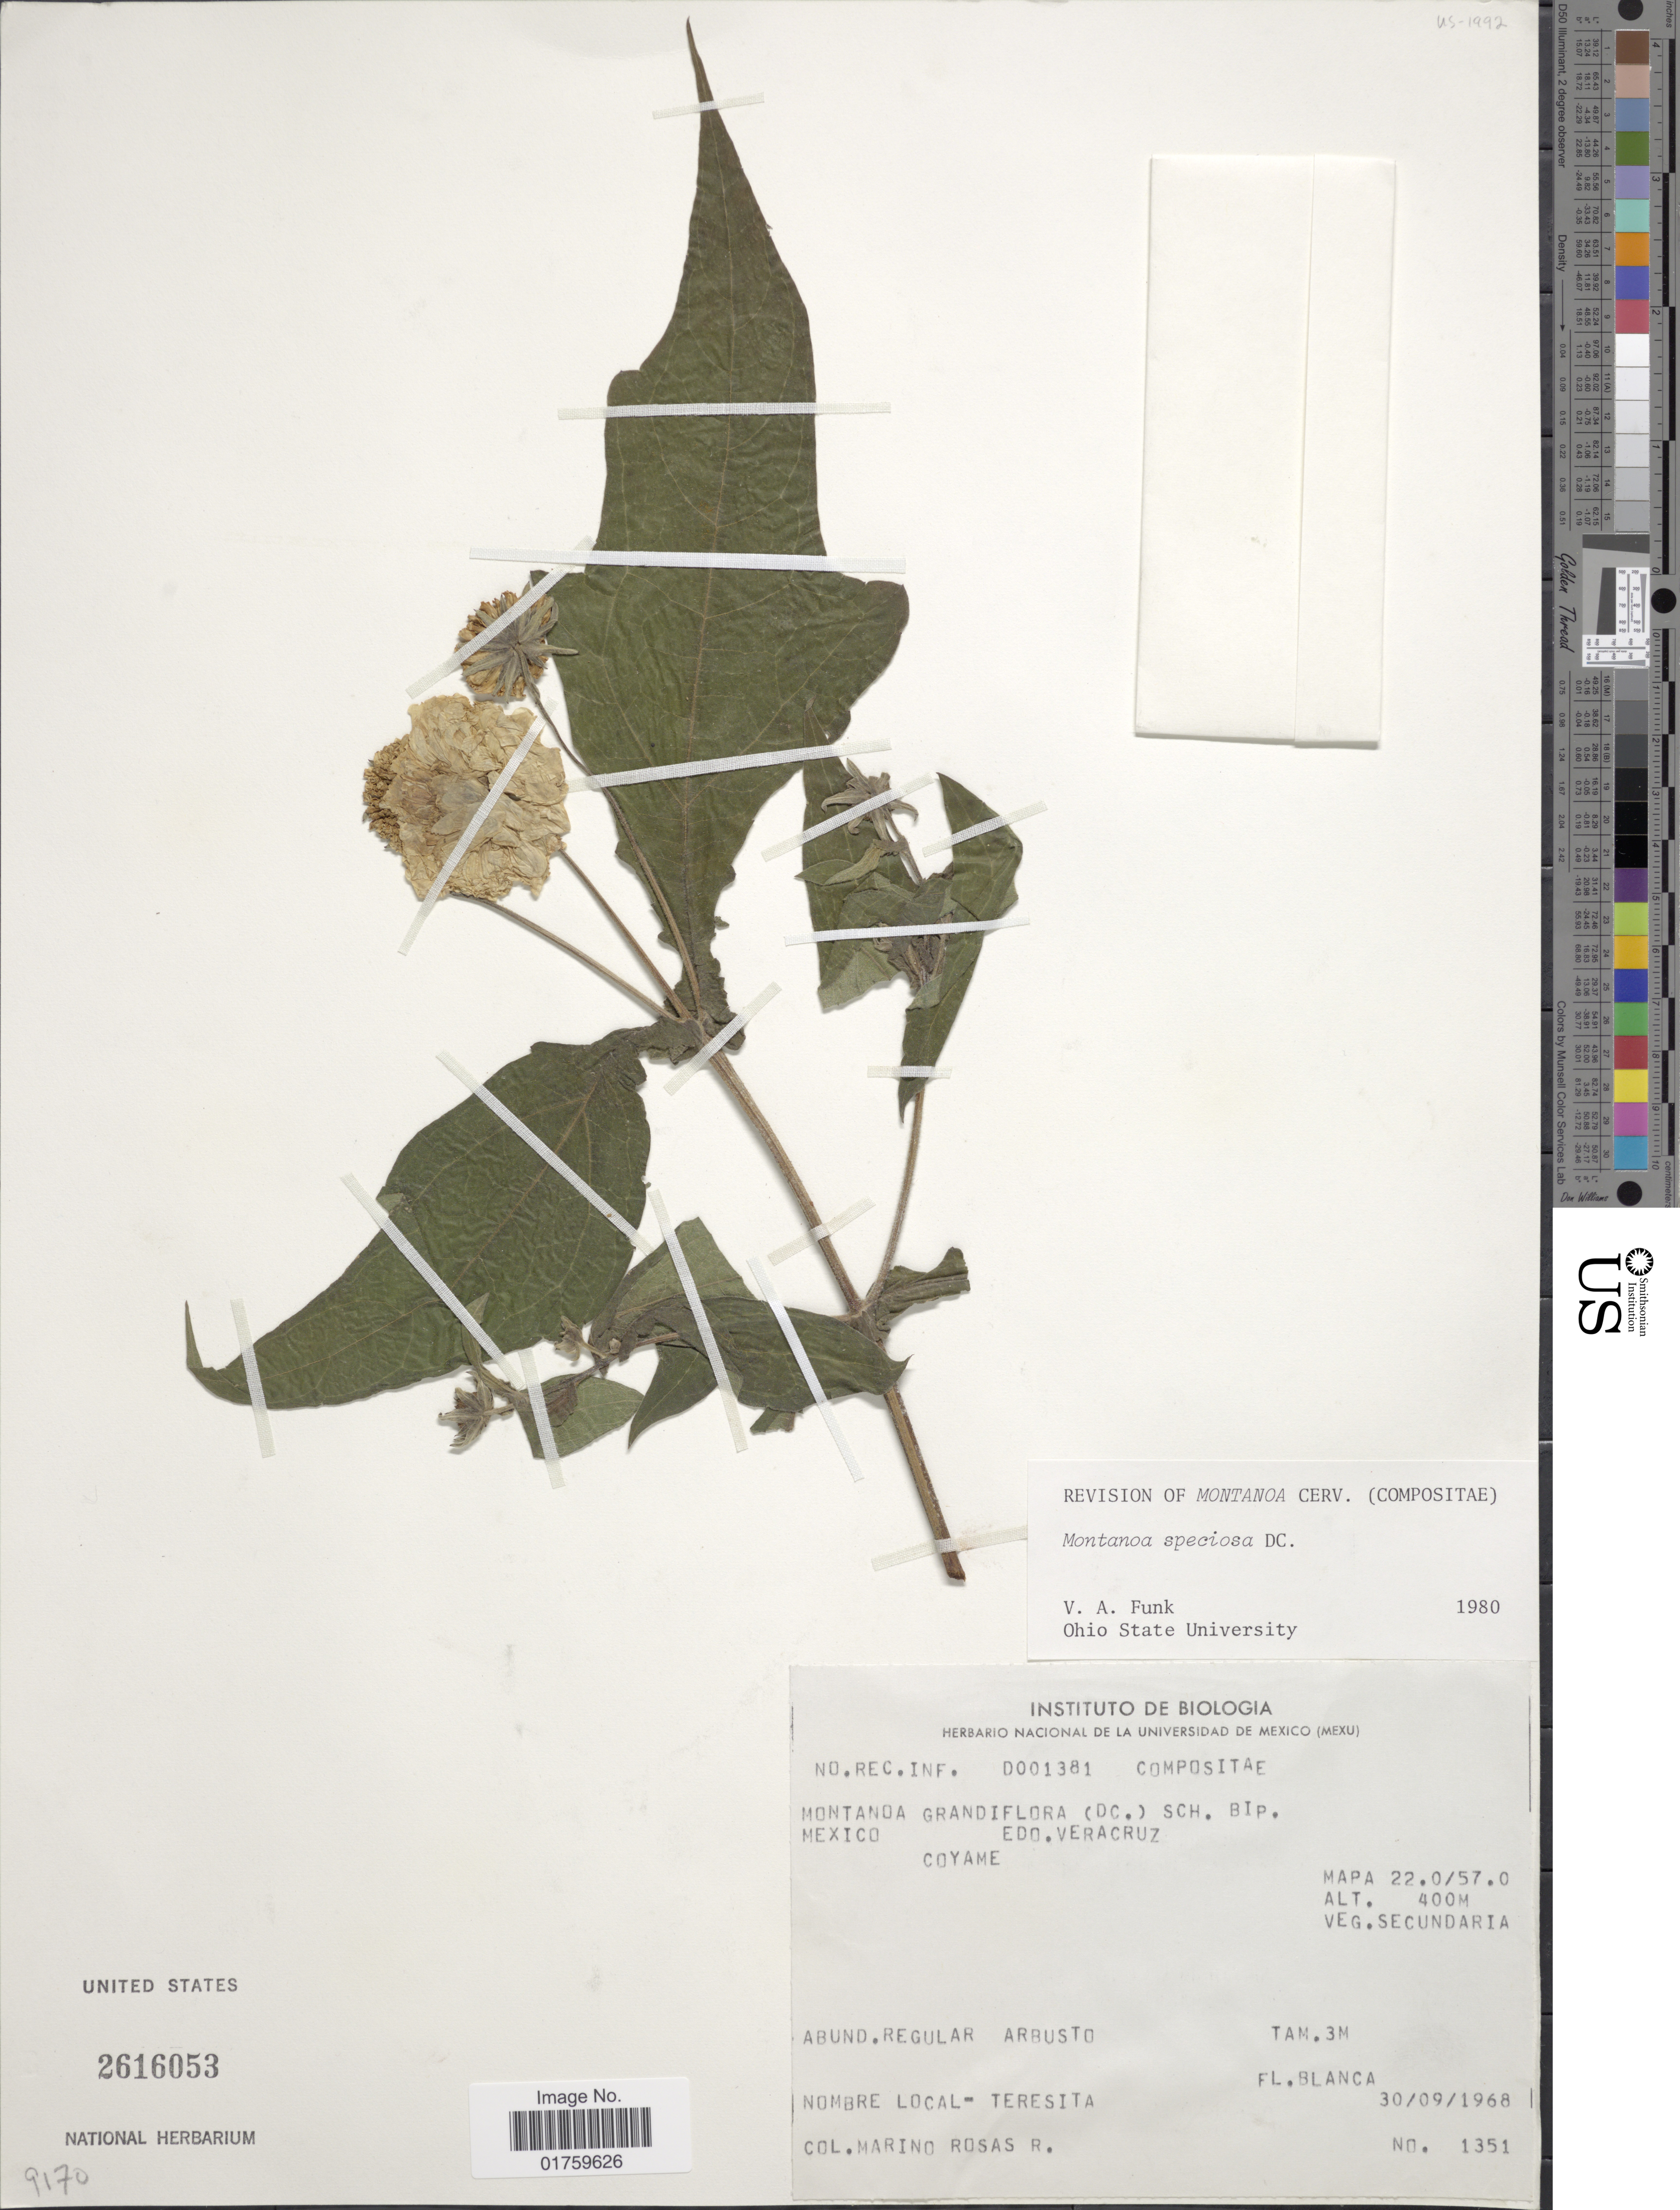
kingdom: Plantae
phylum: Tracheophyta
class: Magnoliopsida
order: Asterales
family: Asteraceae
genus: Montanoa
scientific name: Montanoa speciosa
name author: (DC.) Sch. Bip. ex K. Koch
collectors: M. Rosas R.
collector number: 1351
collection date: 1968-09-30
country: Mexico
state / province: Veracruz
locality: Edo. Veracruz, Coyame.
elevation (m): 400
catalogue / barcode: US 2616053